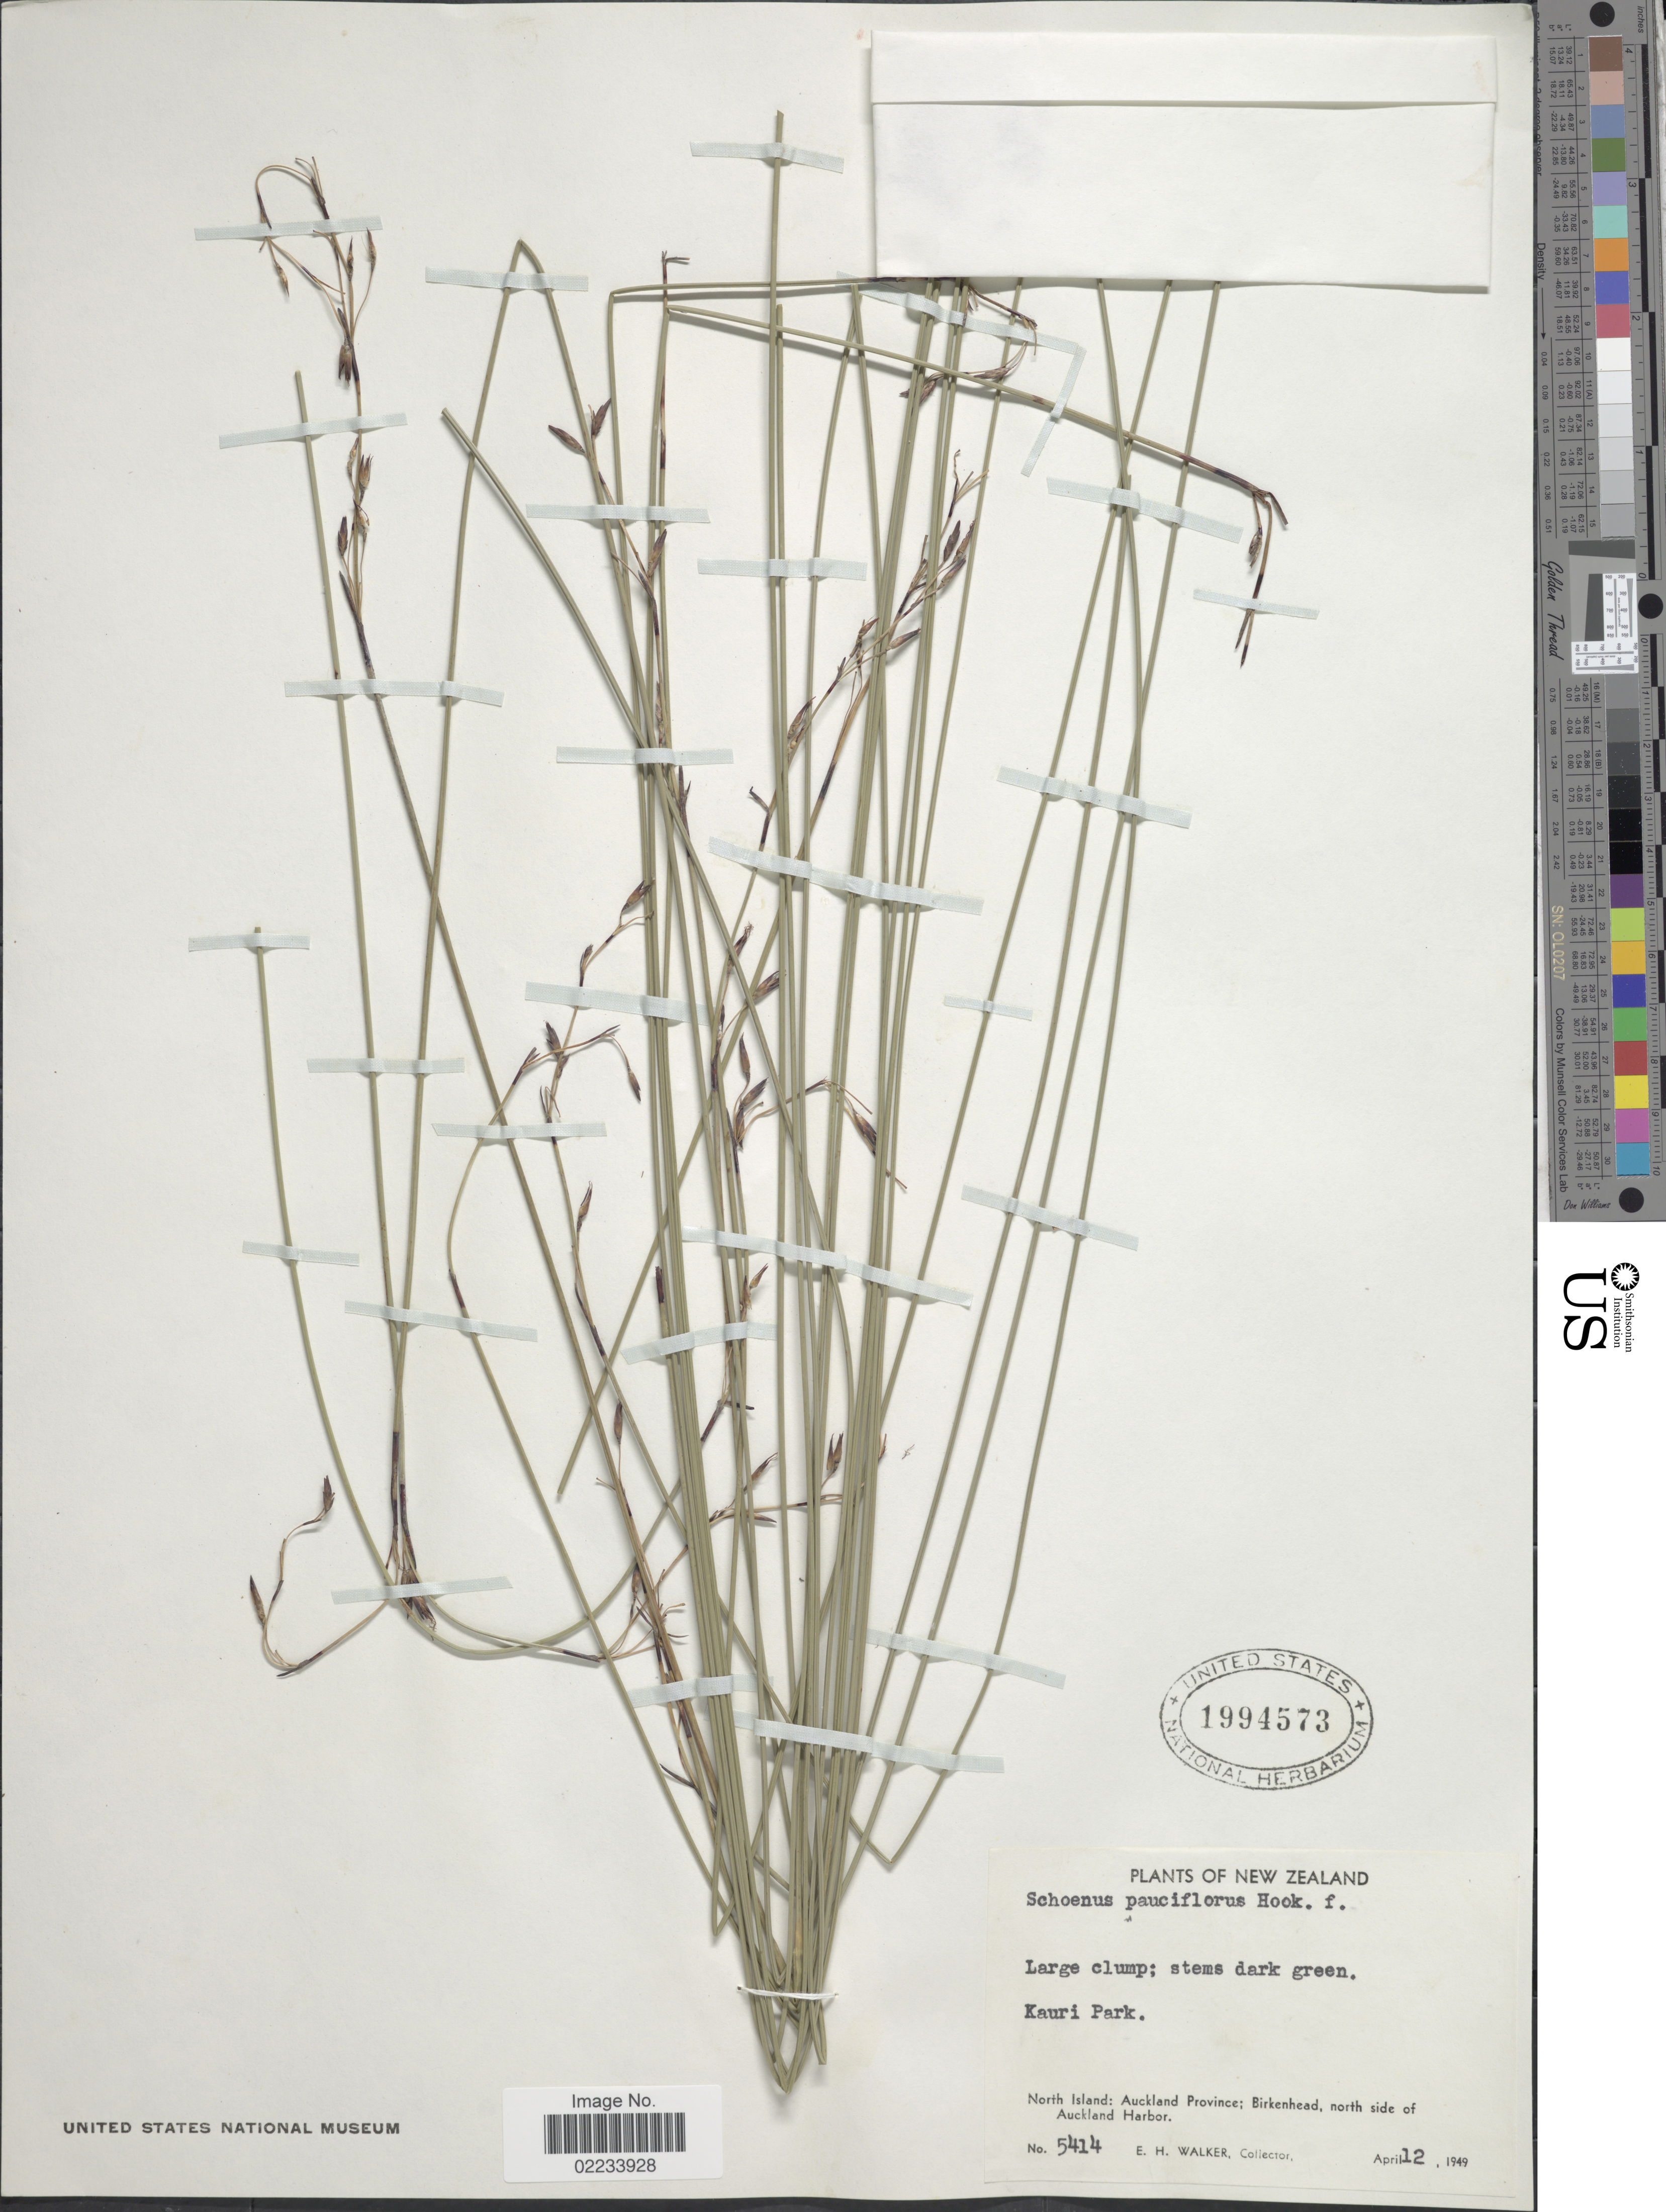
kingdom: Plantae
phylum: Tracheophyta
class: Liliopsida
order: Poales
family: Cyperaceae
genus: Schoenus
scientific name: Schoenus pauciflorus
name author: (Hook. f.) Hook. f.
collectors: E. H. Walker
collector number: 5414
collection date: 1949-04-12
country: New Zealand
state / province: Auckland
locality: Kauri Park, North Island: Auckland Province; Birkenhead, north side of Auckland Harbor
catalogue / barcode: US 1994573